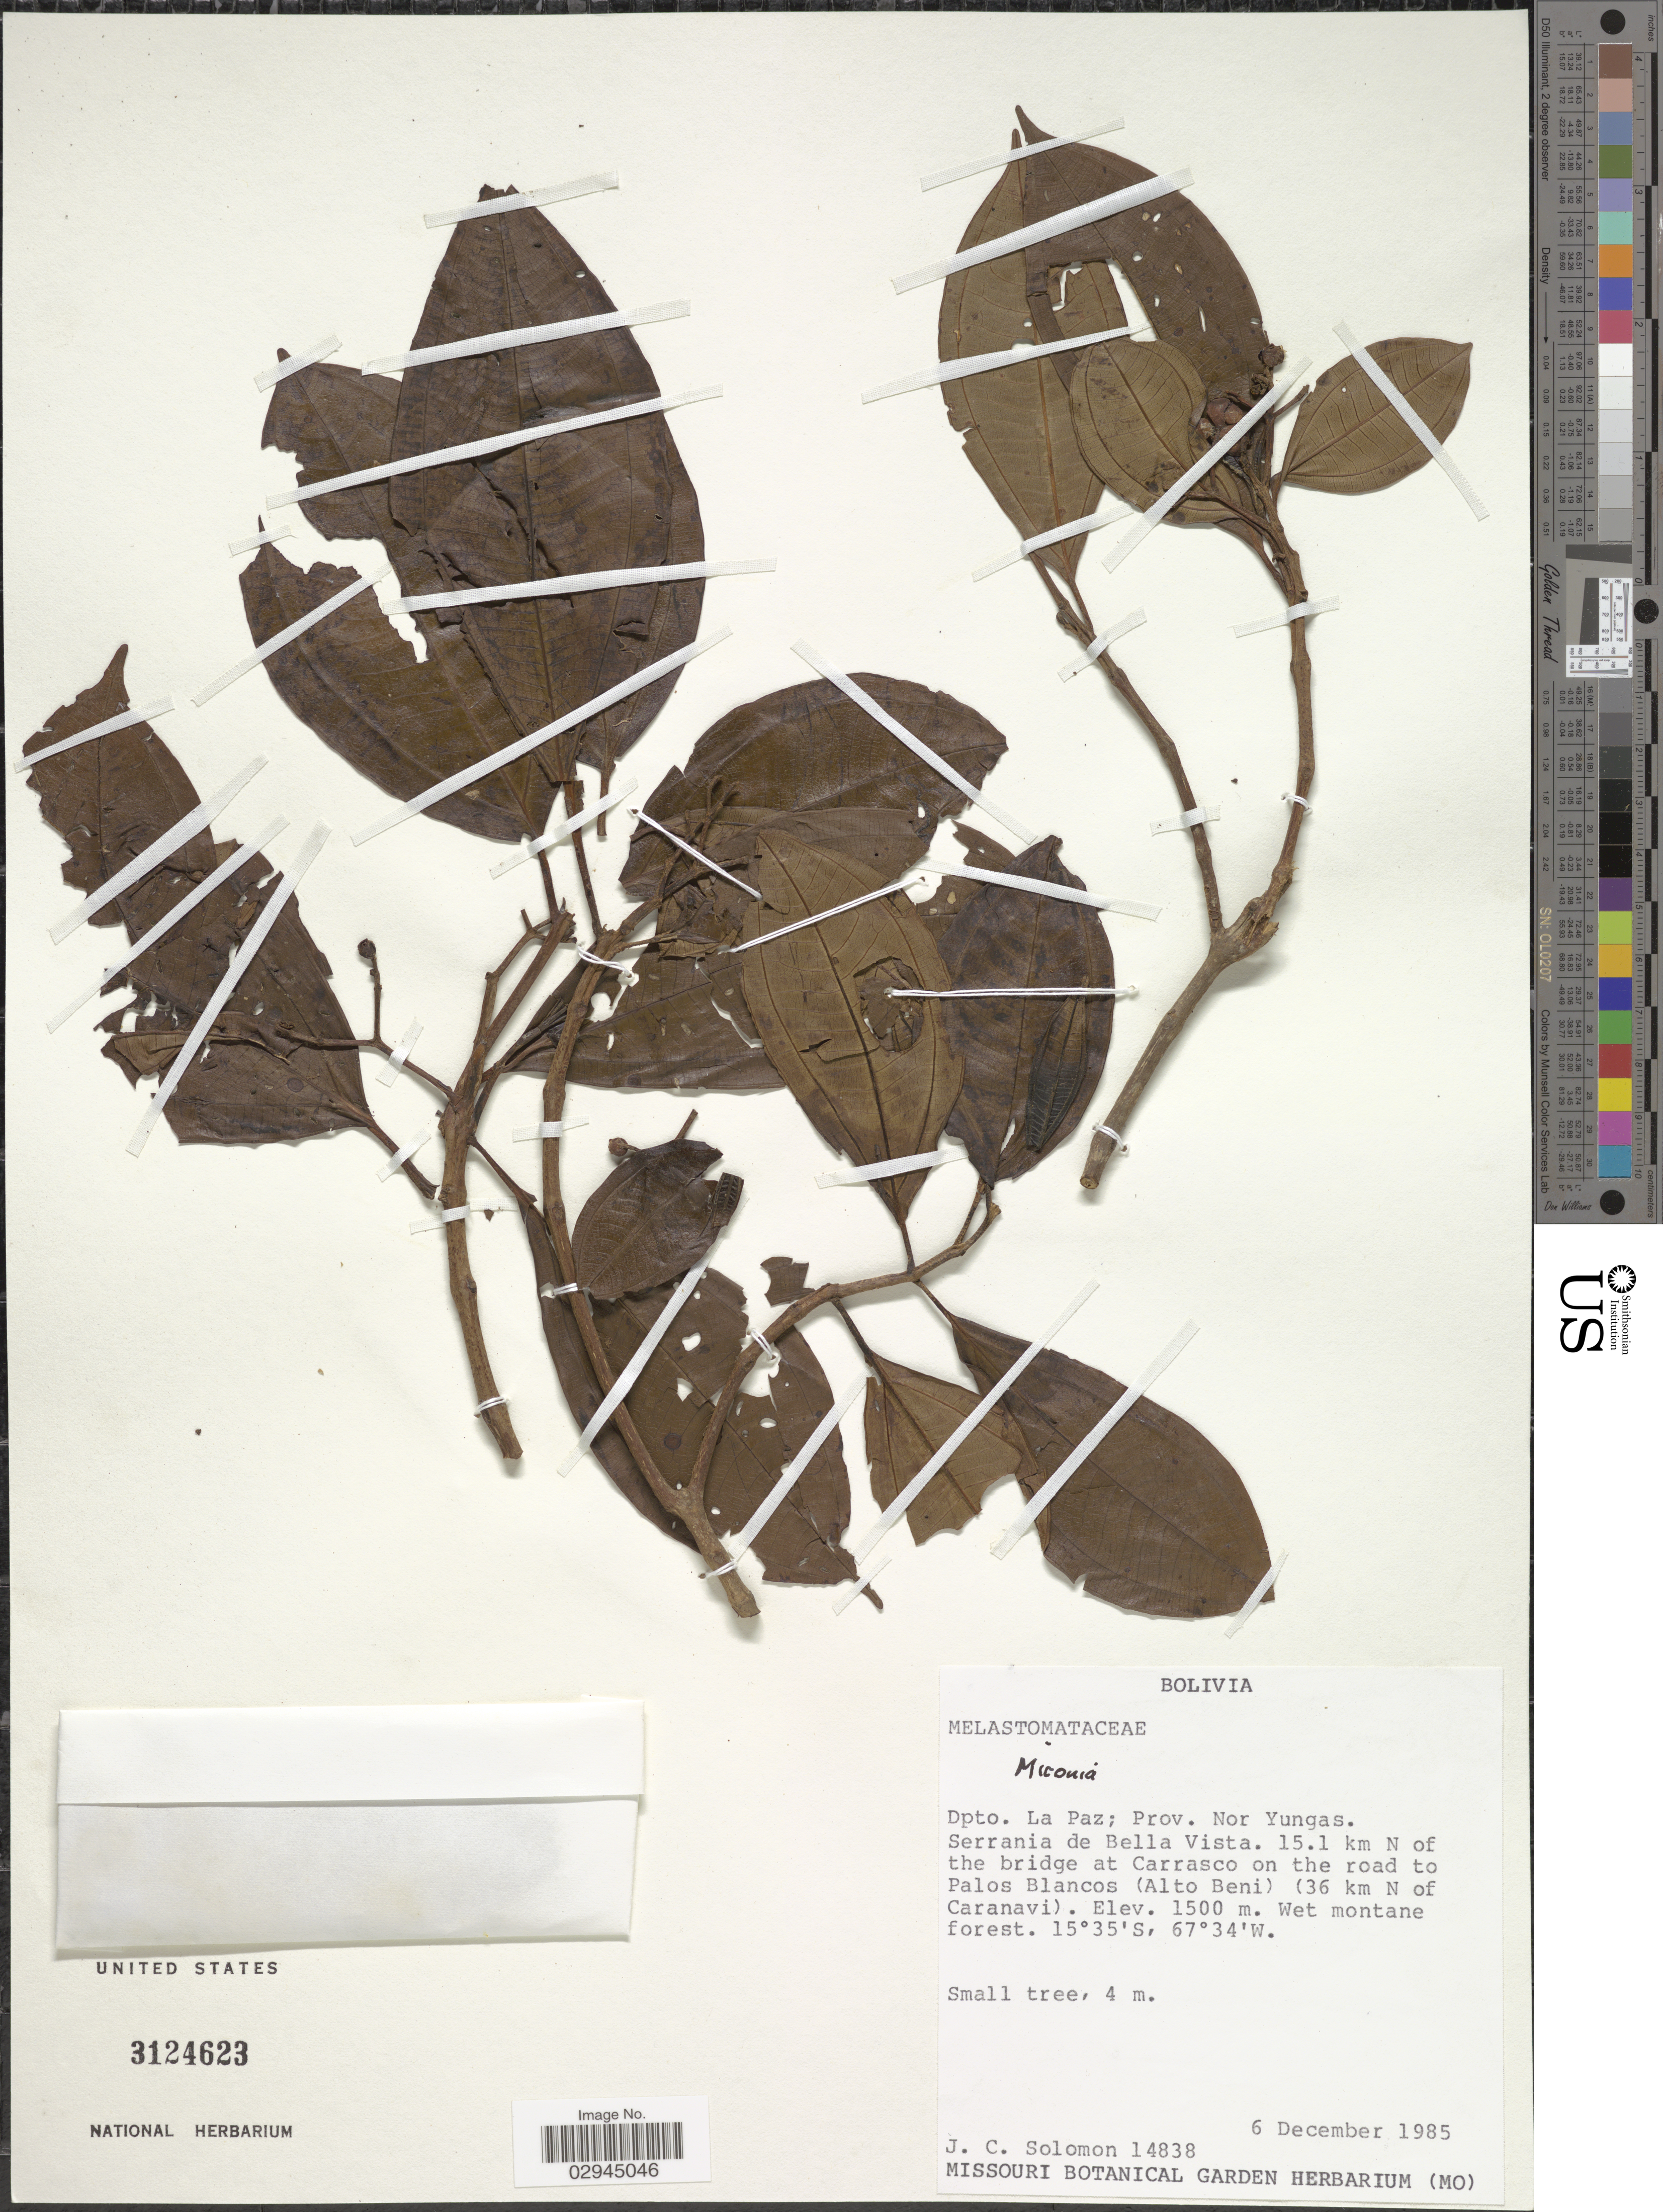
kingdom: Plantae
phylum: Tracheophyta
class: Magnoliopsida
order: Myrtales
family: Melastomataceae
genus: Miconia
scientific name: Miconia sp.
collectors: J. C. Solomon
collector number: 14838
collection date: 1985-12-06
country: Bolivia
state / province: La Paz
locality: Dpto. La Paz; Prov. Nor Yungas. Serrania de Bella Vista. 15.1 km N of the bridge at Carrasco on the road to Palos Blancos (Alto Beni) (36 km N of Caranavi).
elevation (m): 1500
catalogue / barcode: US 3124623